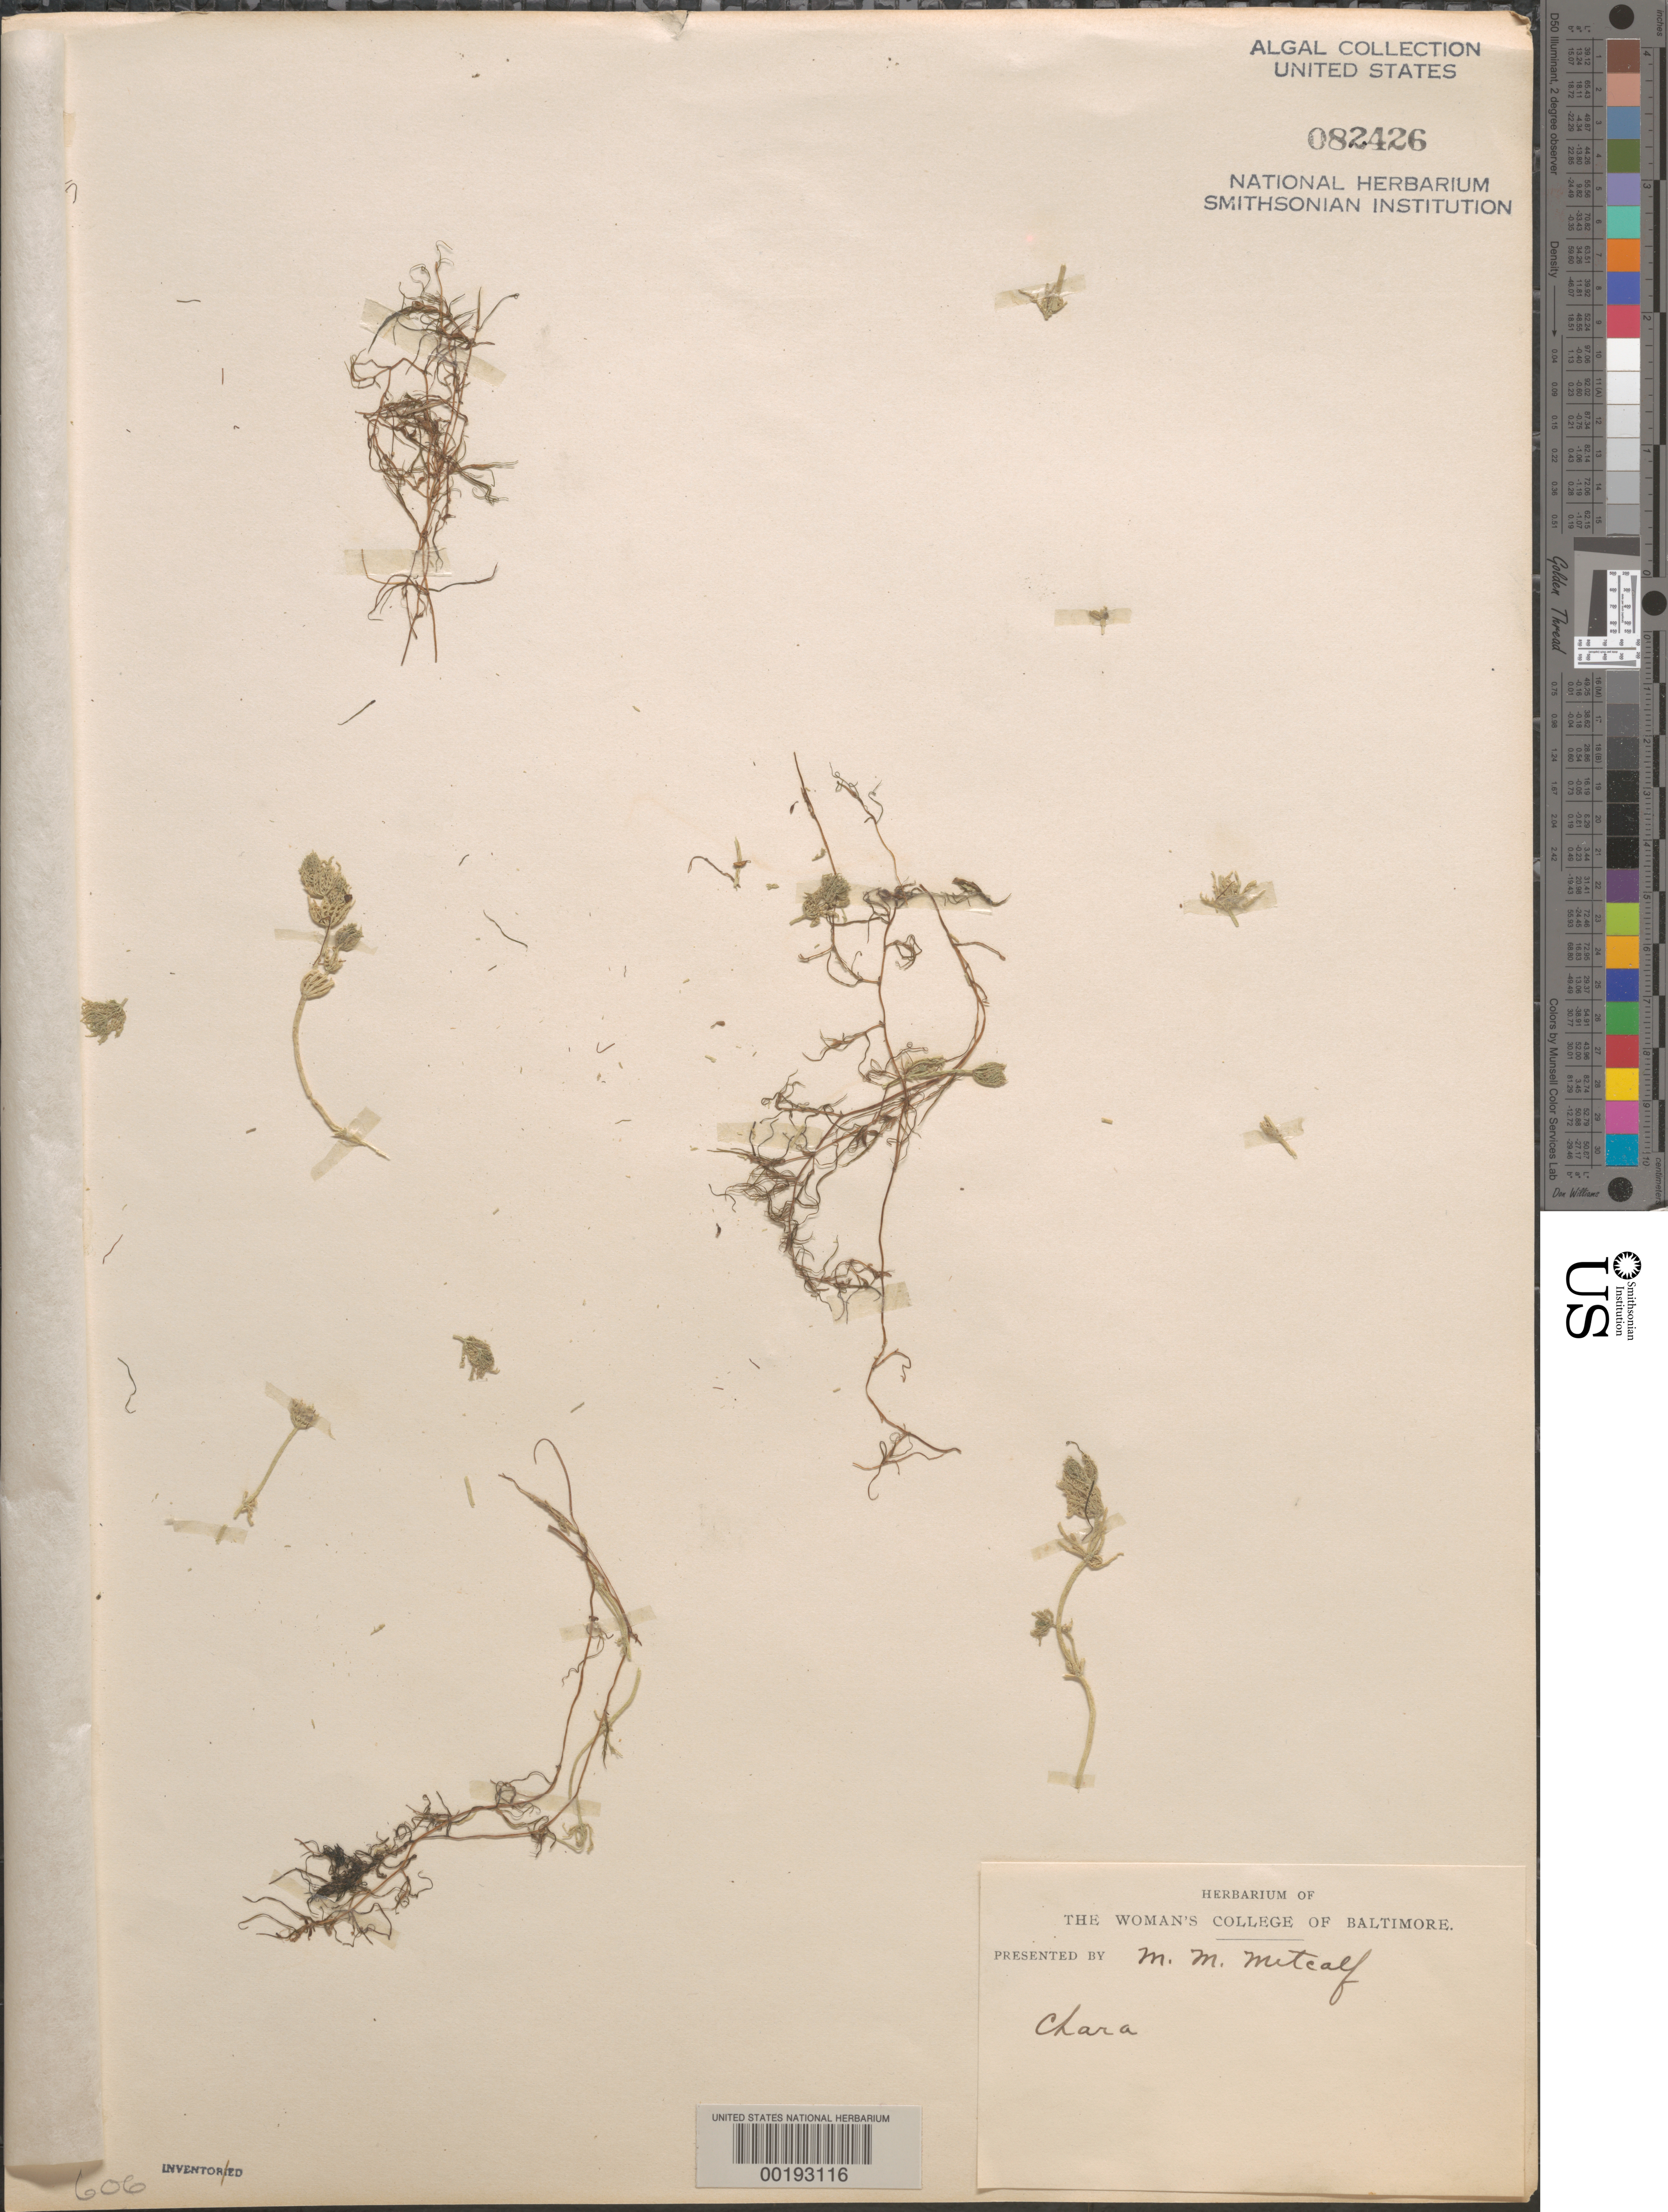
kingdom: Plantae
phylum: Charophyta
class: Charophyceae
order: Charales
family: Characeae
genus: Chara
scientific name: Chara sp.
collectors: M. Metcalf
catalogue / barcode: US 82426